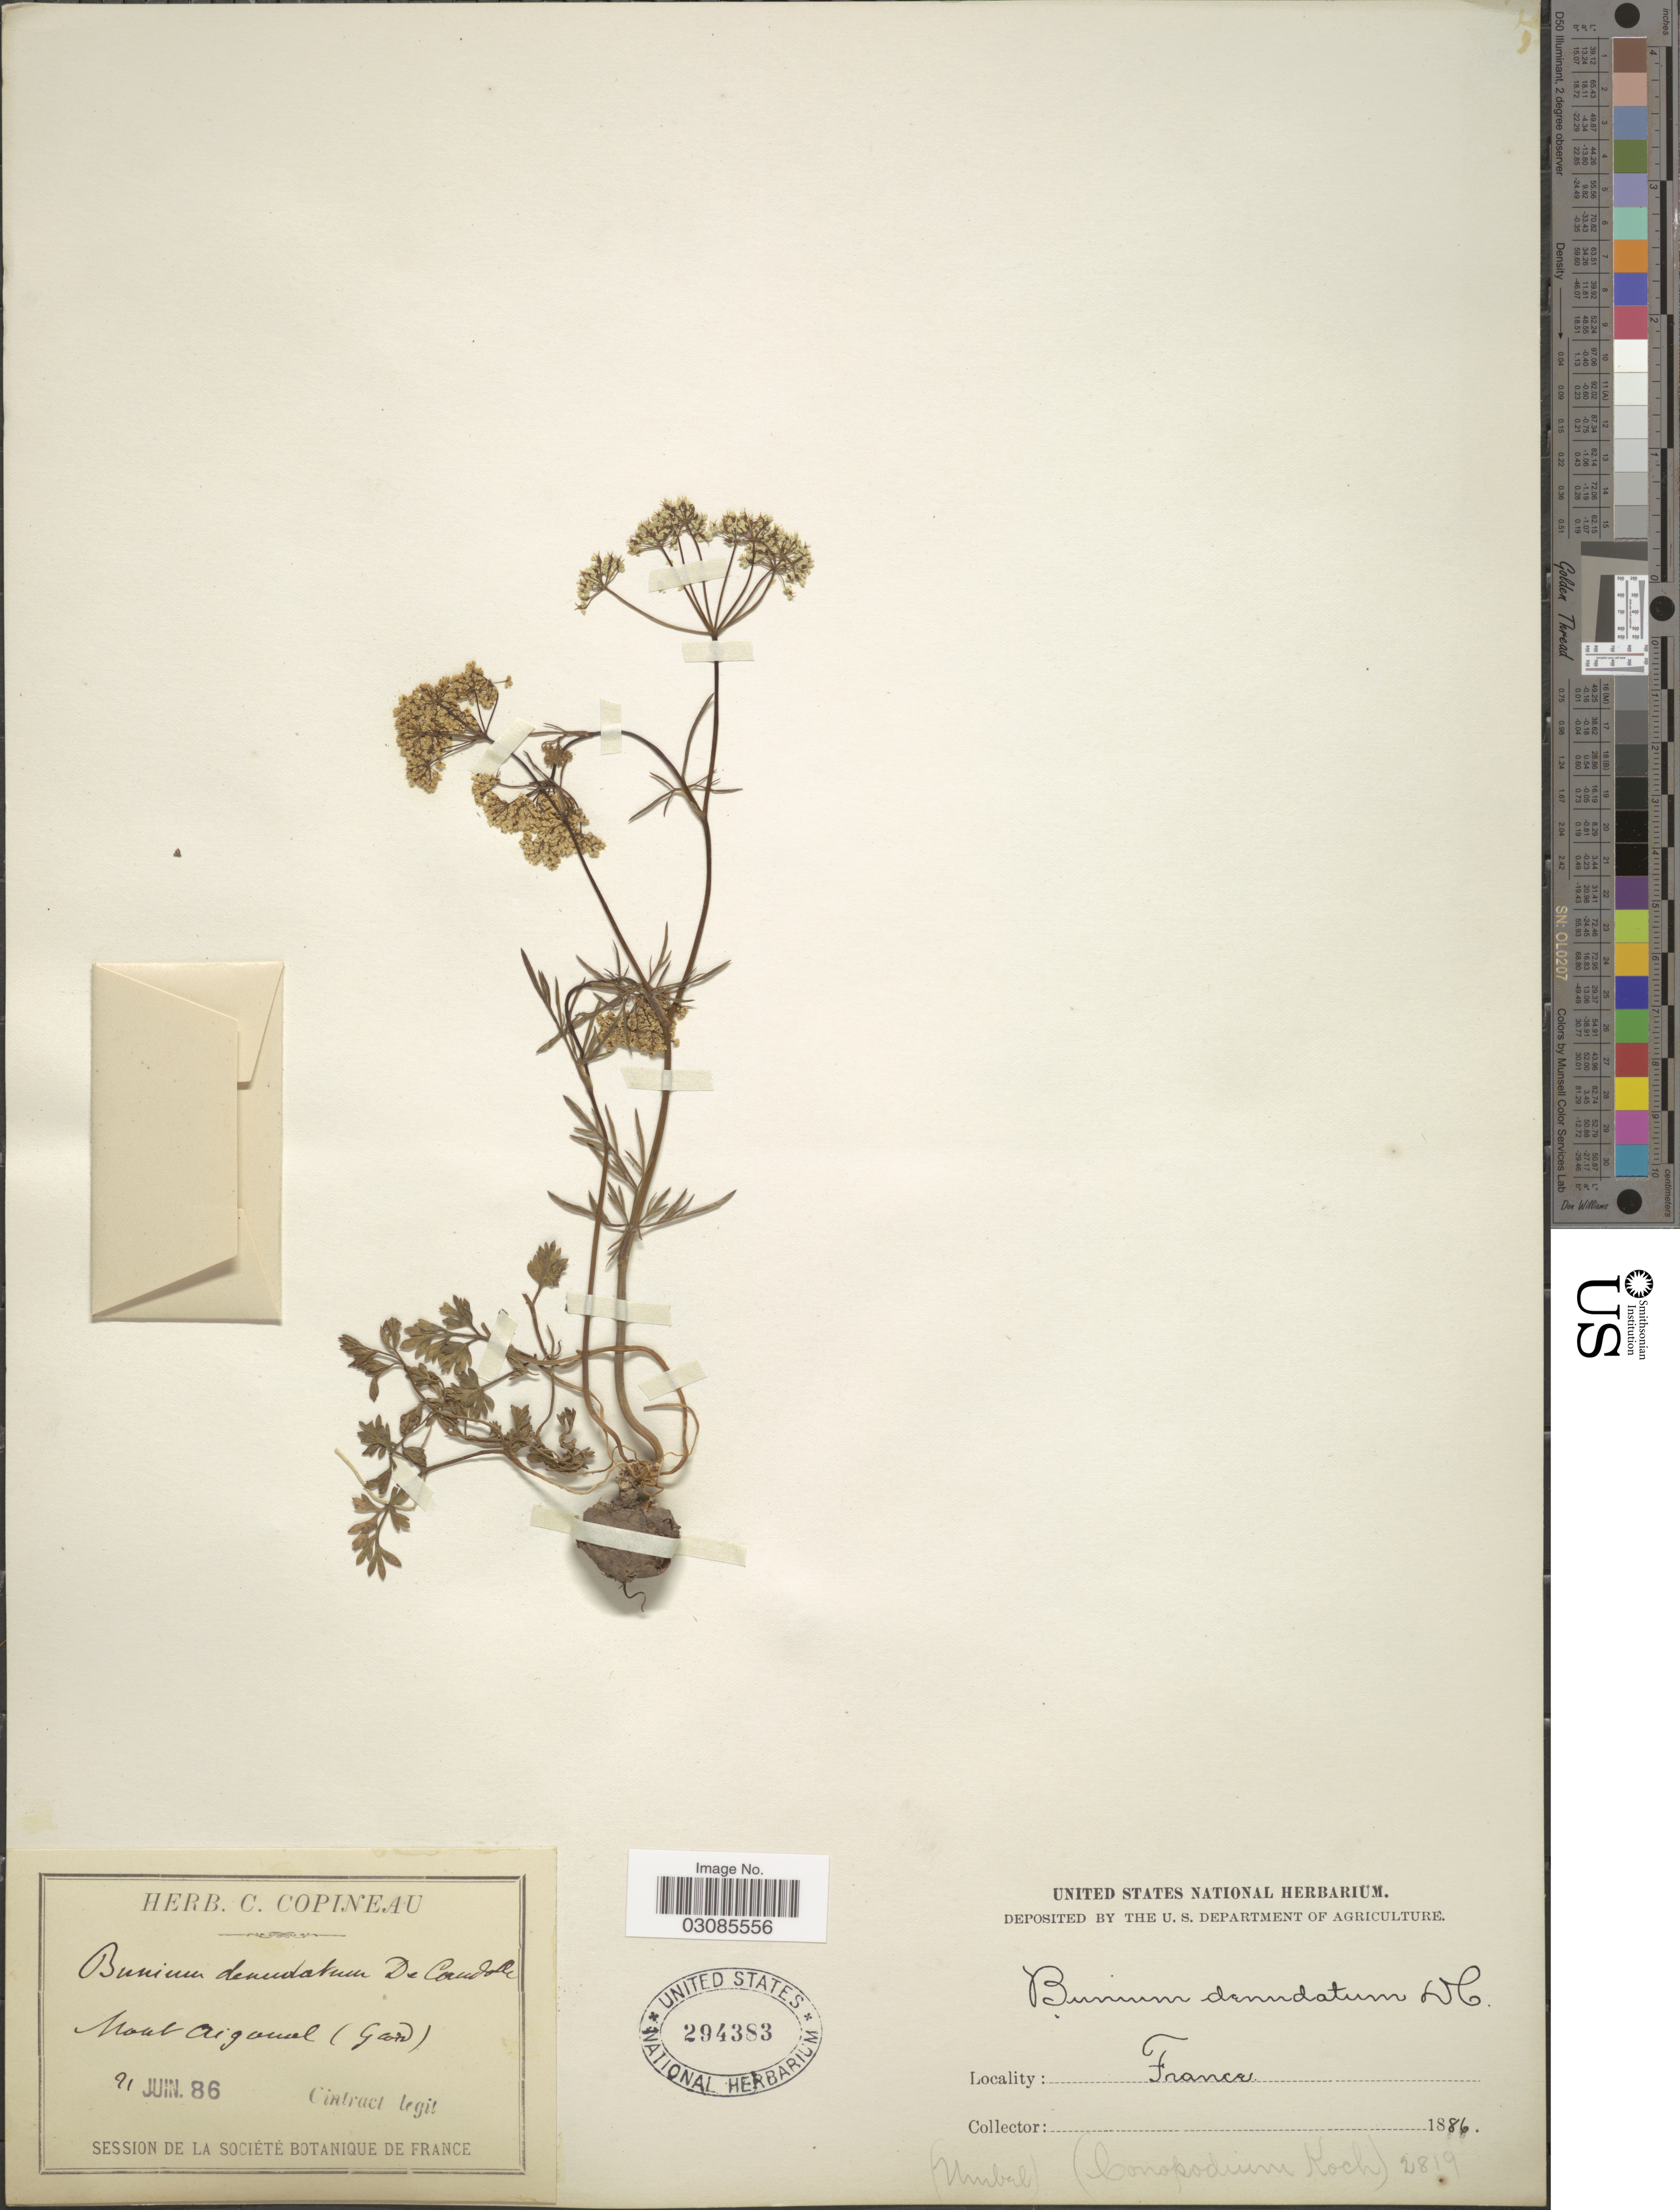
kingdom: Plantae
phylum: Tracheophyta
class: Magnoliopsida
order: Apiales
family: Apiaceae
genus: Conopodium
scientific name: Conopodium denudatum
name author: (DC.) W.D.J. Koch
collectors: Cintract, --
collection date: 1886-06-21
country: France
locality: Mont Aigoual (Gard).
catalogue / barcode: US 294383